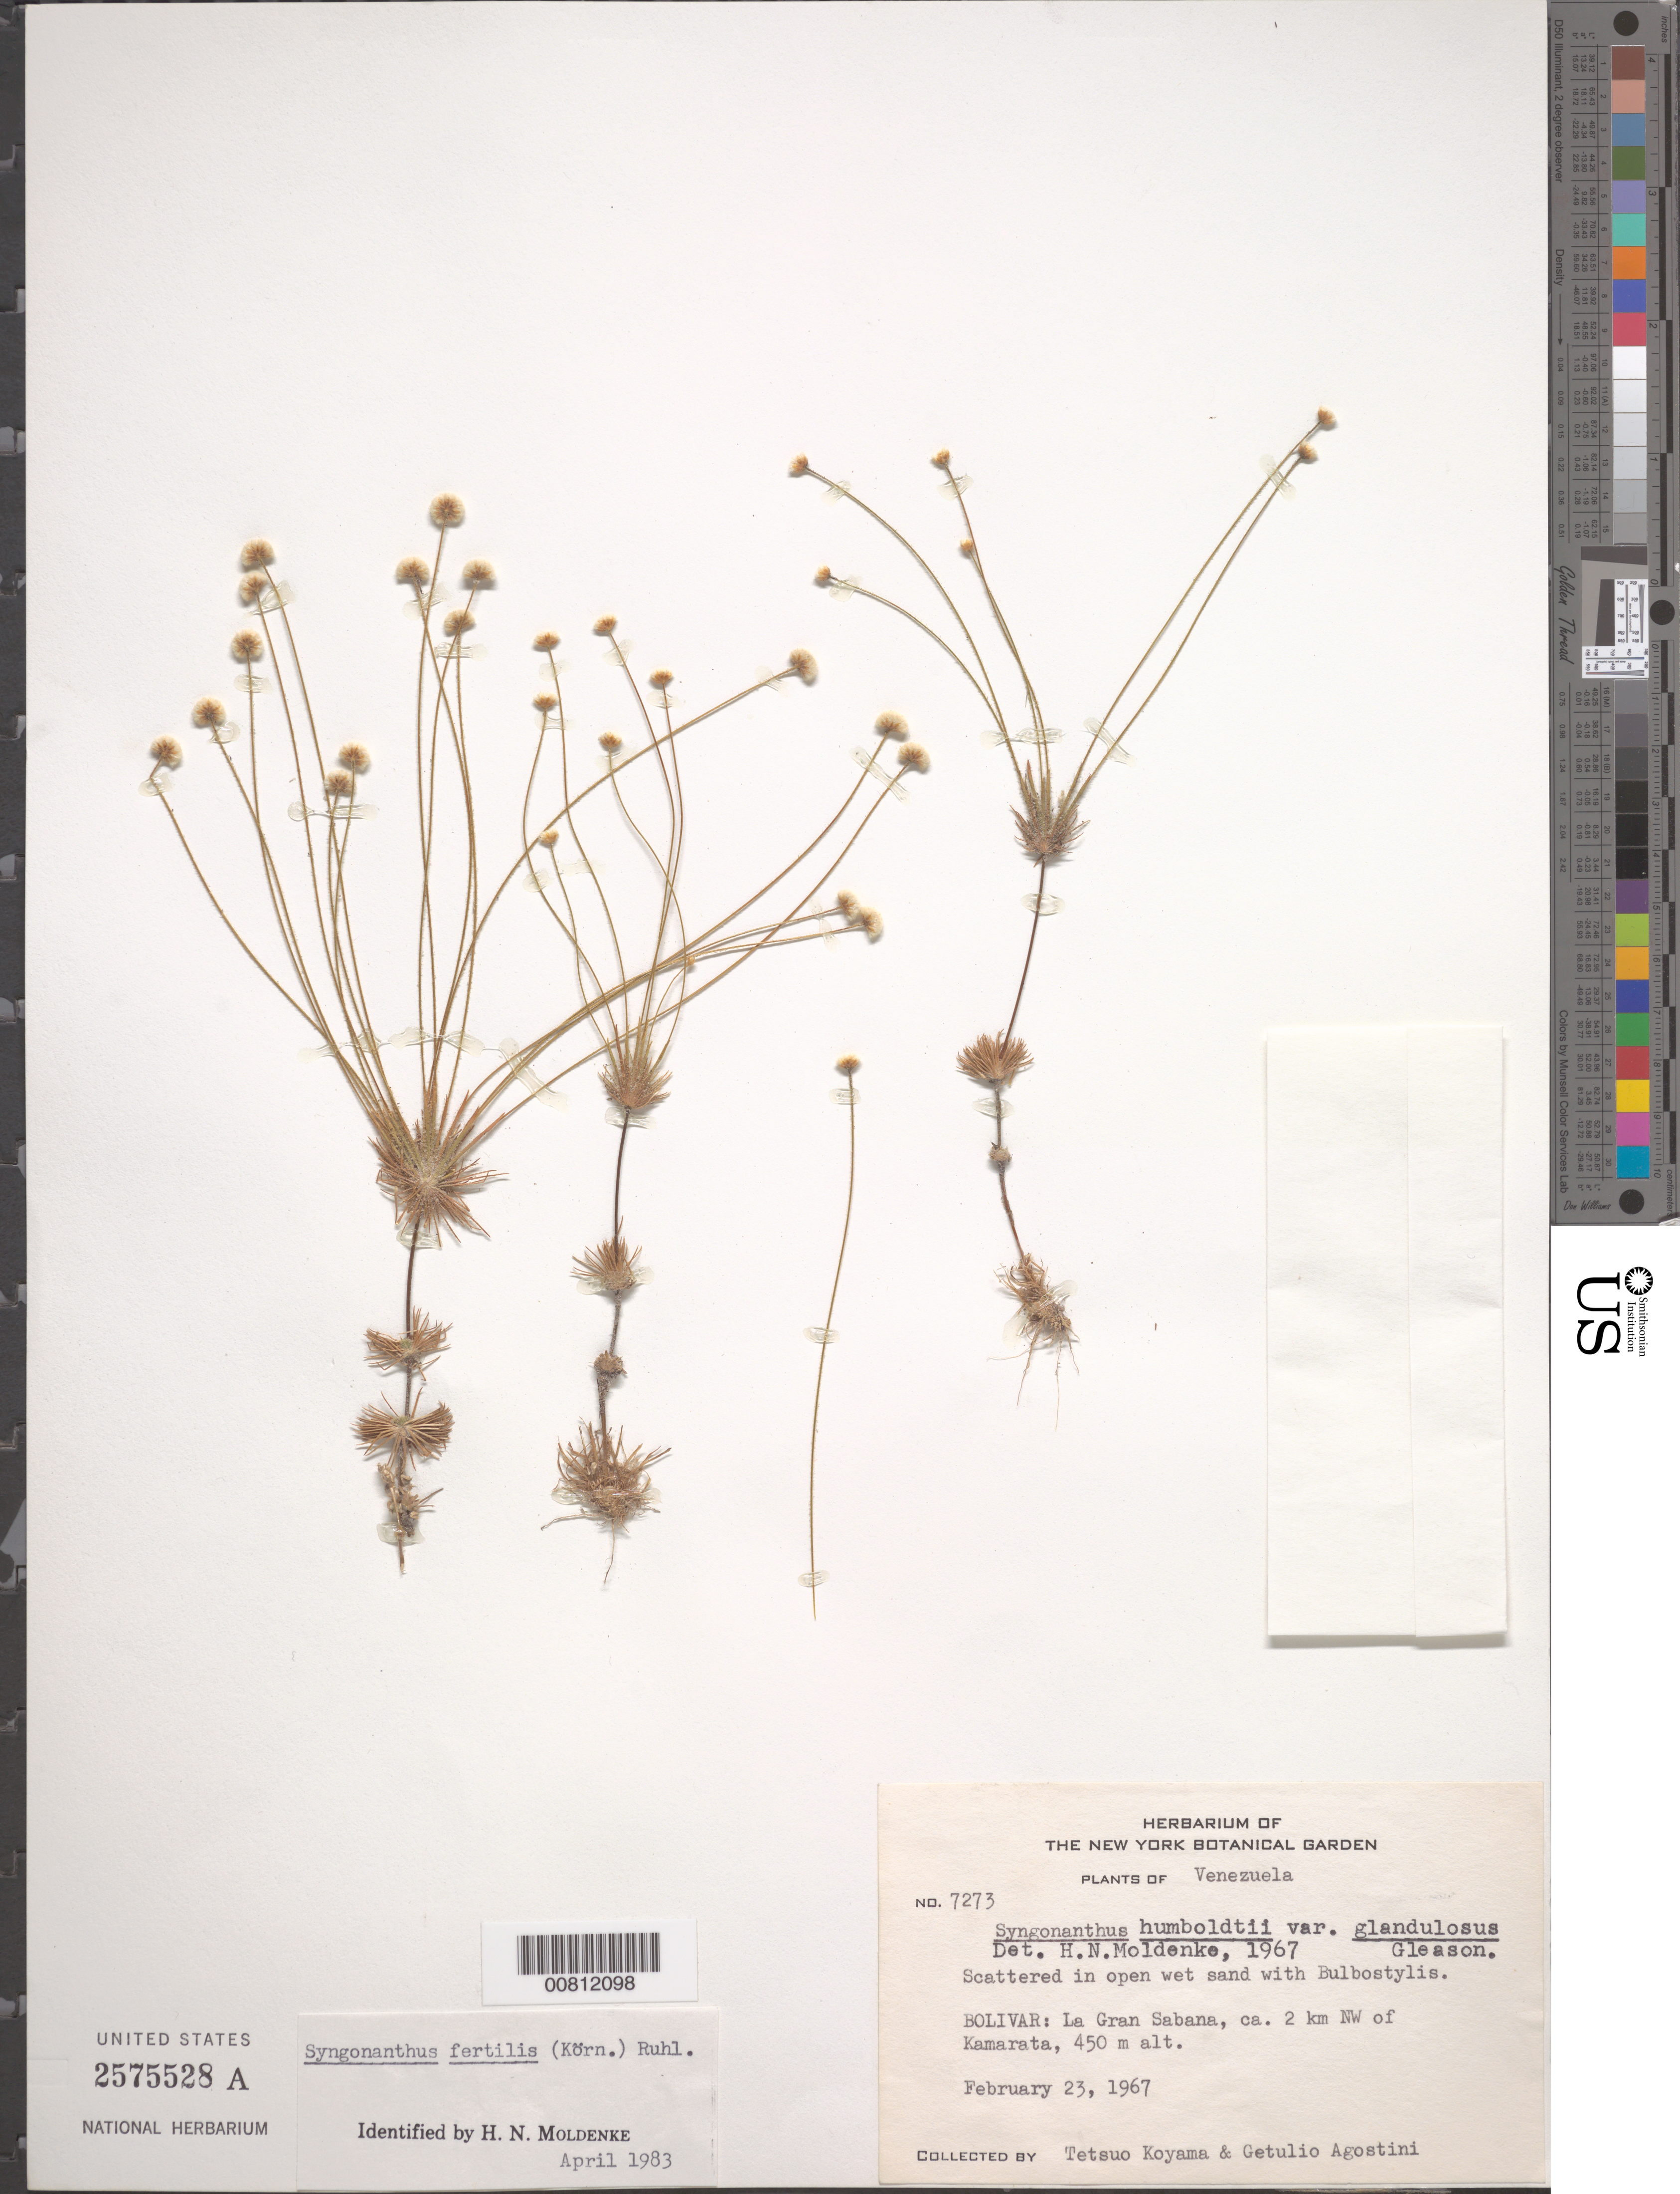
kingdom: Plantae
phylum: Tracheophyta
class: Liliopsida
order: Poales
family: Eriocaulaceae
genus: Syngonanthus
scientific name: Syngonanthus fertilis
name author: (Körn.) Ruhland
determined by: Moldenke, H. N.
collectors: T. Koyama & G. Agostini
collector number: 7273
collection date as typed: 23-Feb-67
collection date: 1967-02-23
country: Venezuela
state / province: Bolívar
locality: La Gran Sabana, ca. 2 km NW of Kamarata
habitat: Open wet sand with Bulbostylis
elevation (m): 450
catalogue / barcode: US 2575528A